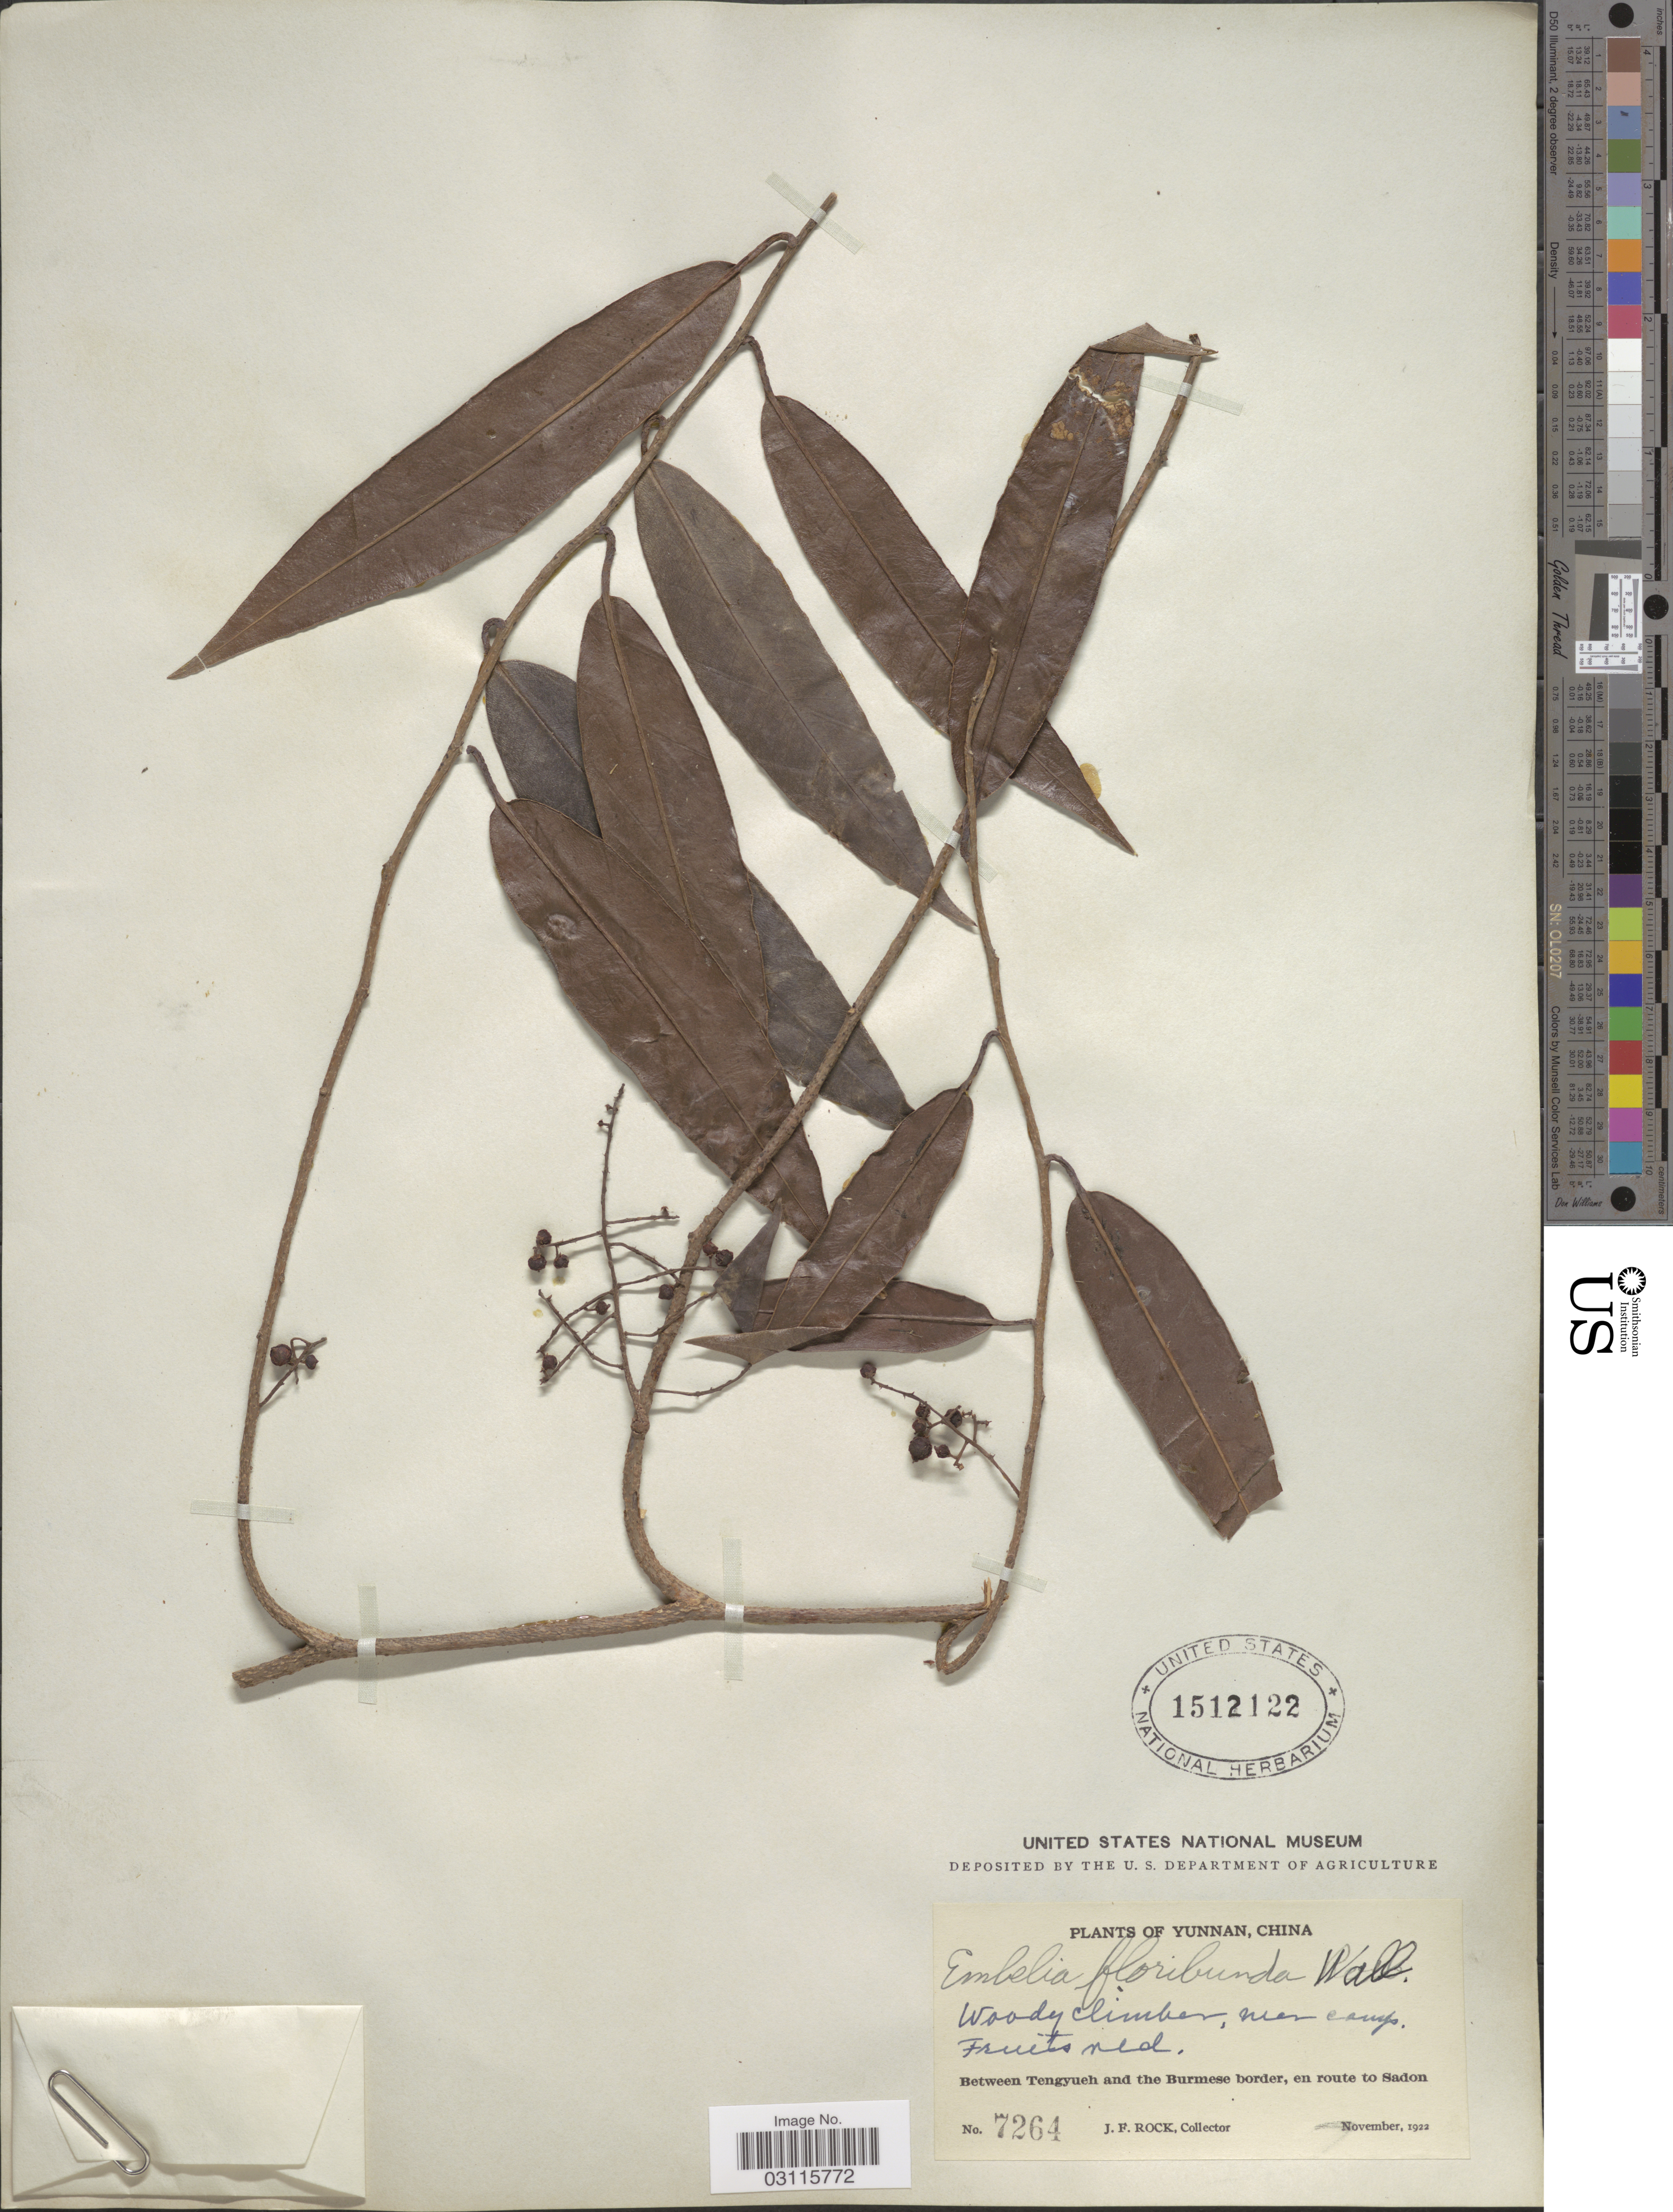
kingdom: Plantae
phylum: Tracheophyta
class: Magnoliopsida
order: Ericales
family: Primulaceae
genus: Embelia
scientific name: Embelia floribunda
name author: Wall.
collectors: J. Rock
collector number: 7264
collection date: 1922-11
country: China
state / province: Yunnan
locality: Between Tengyueh and the Burmese border, en route to Sadon.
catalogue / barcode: US 1512122